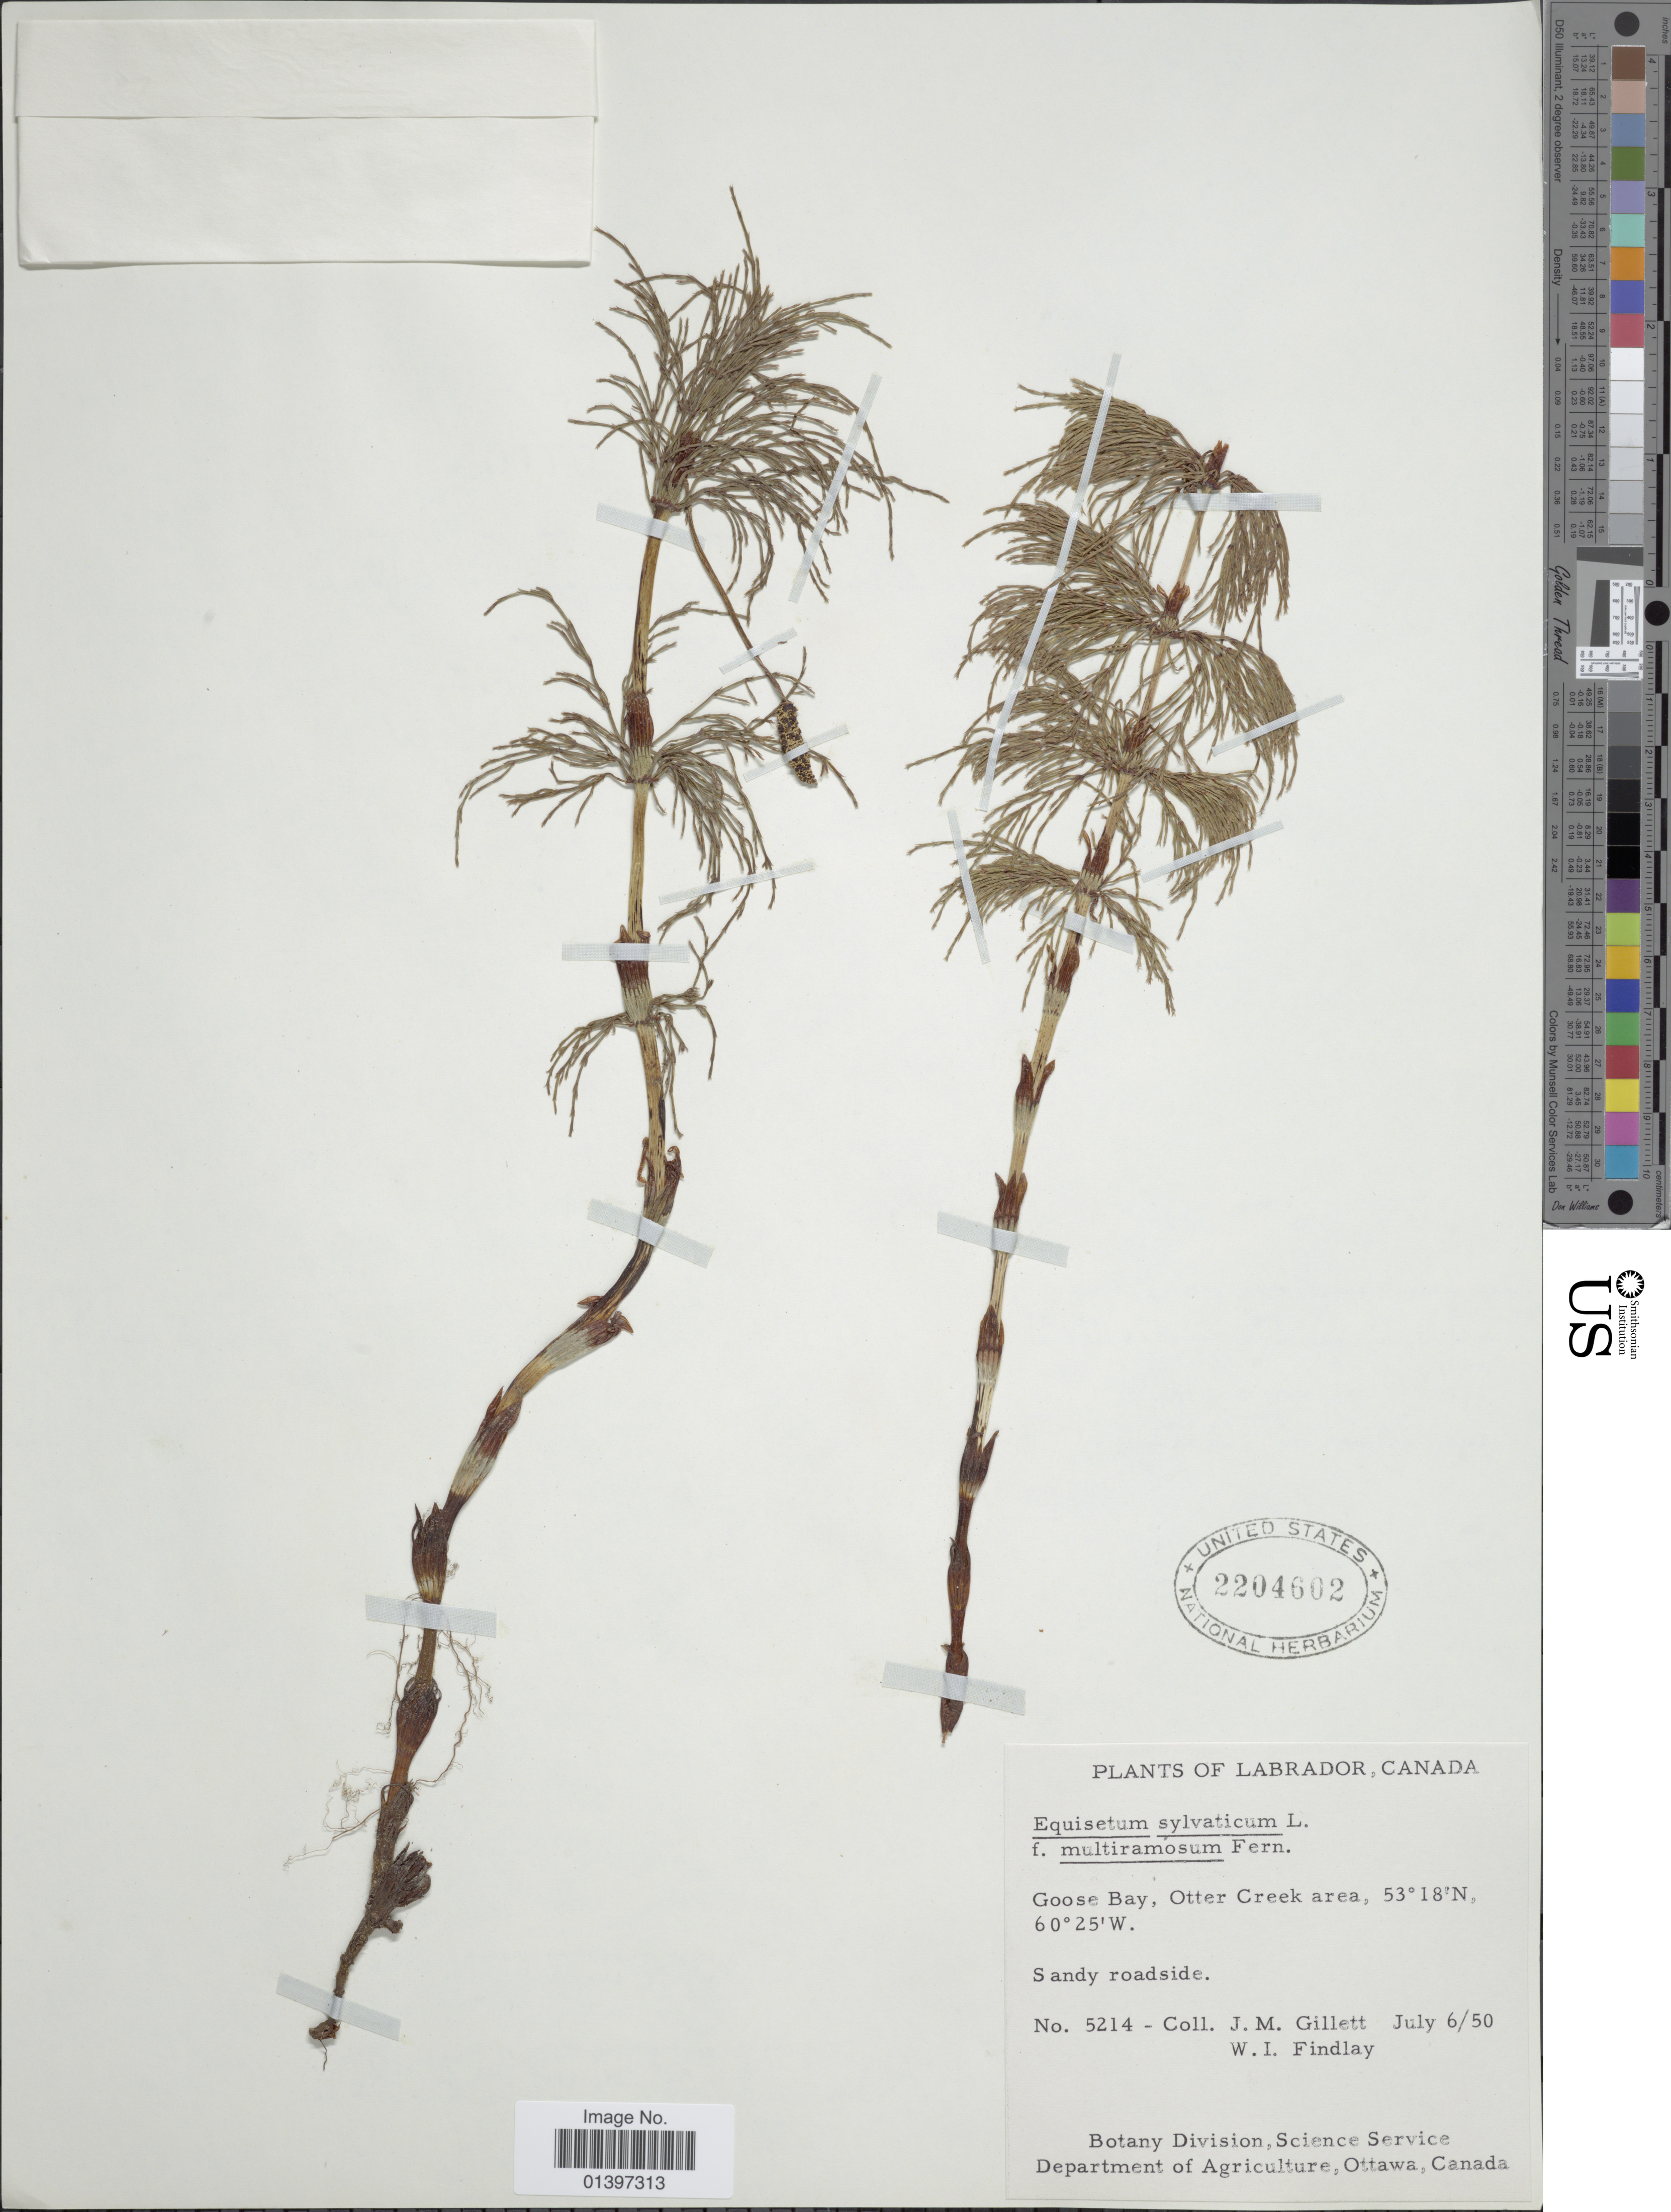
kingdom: Plantae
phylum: Tracheophyta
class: Polypodiopsida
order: Equisetales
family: Equisetaceae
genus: Equisetum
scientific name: Equisetum sylvaticum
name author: L.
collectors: J. M. Gillett & W. Findlay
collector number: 5214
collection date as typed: Transcribed d/m/y: 6/7/50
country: Canada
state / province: Newfoundland and Labrador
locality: Labrador, Goose Bay, Otter Creek area, sandy roadside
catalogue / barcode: US 2204602